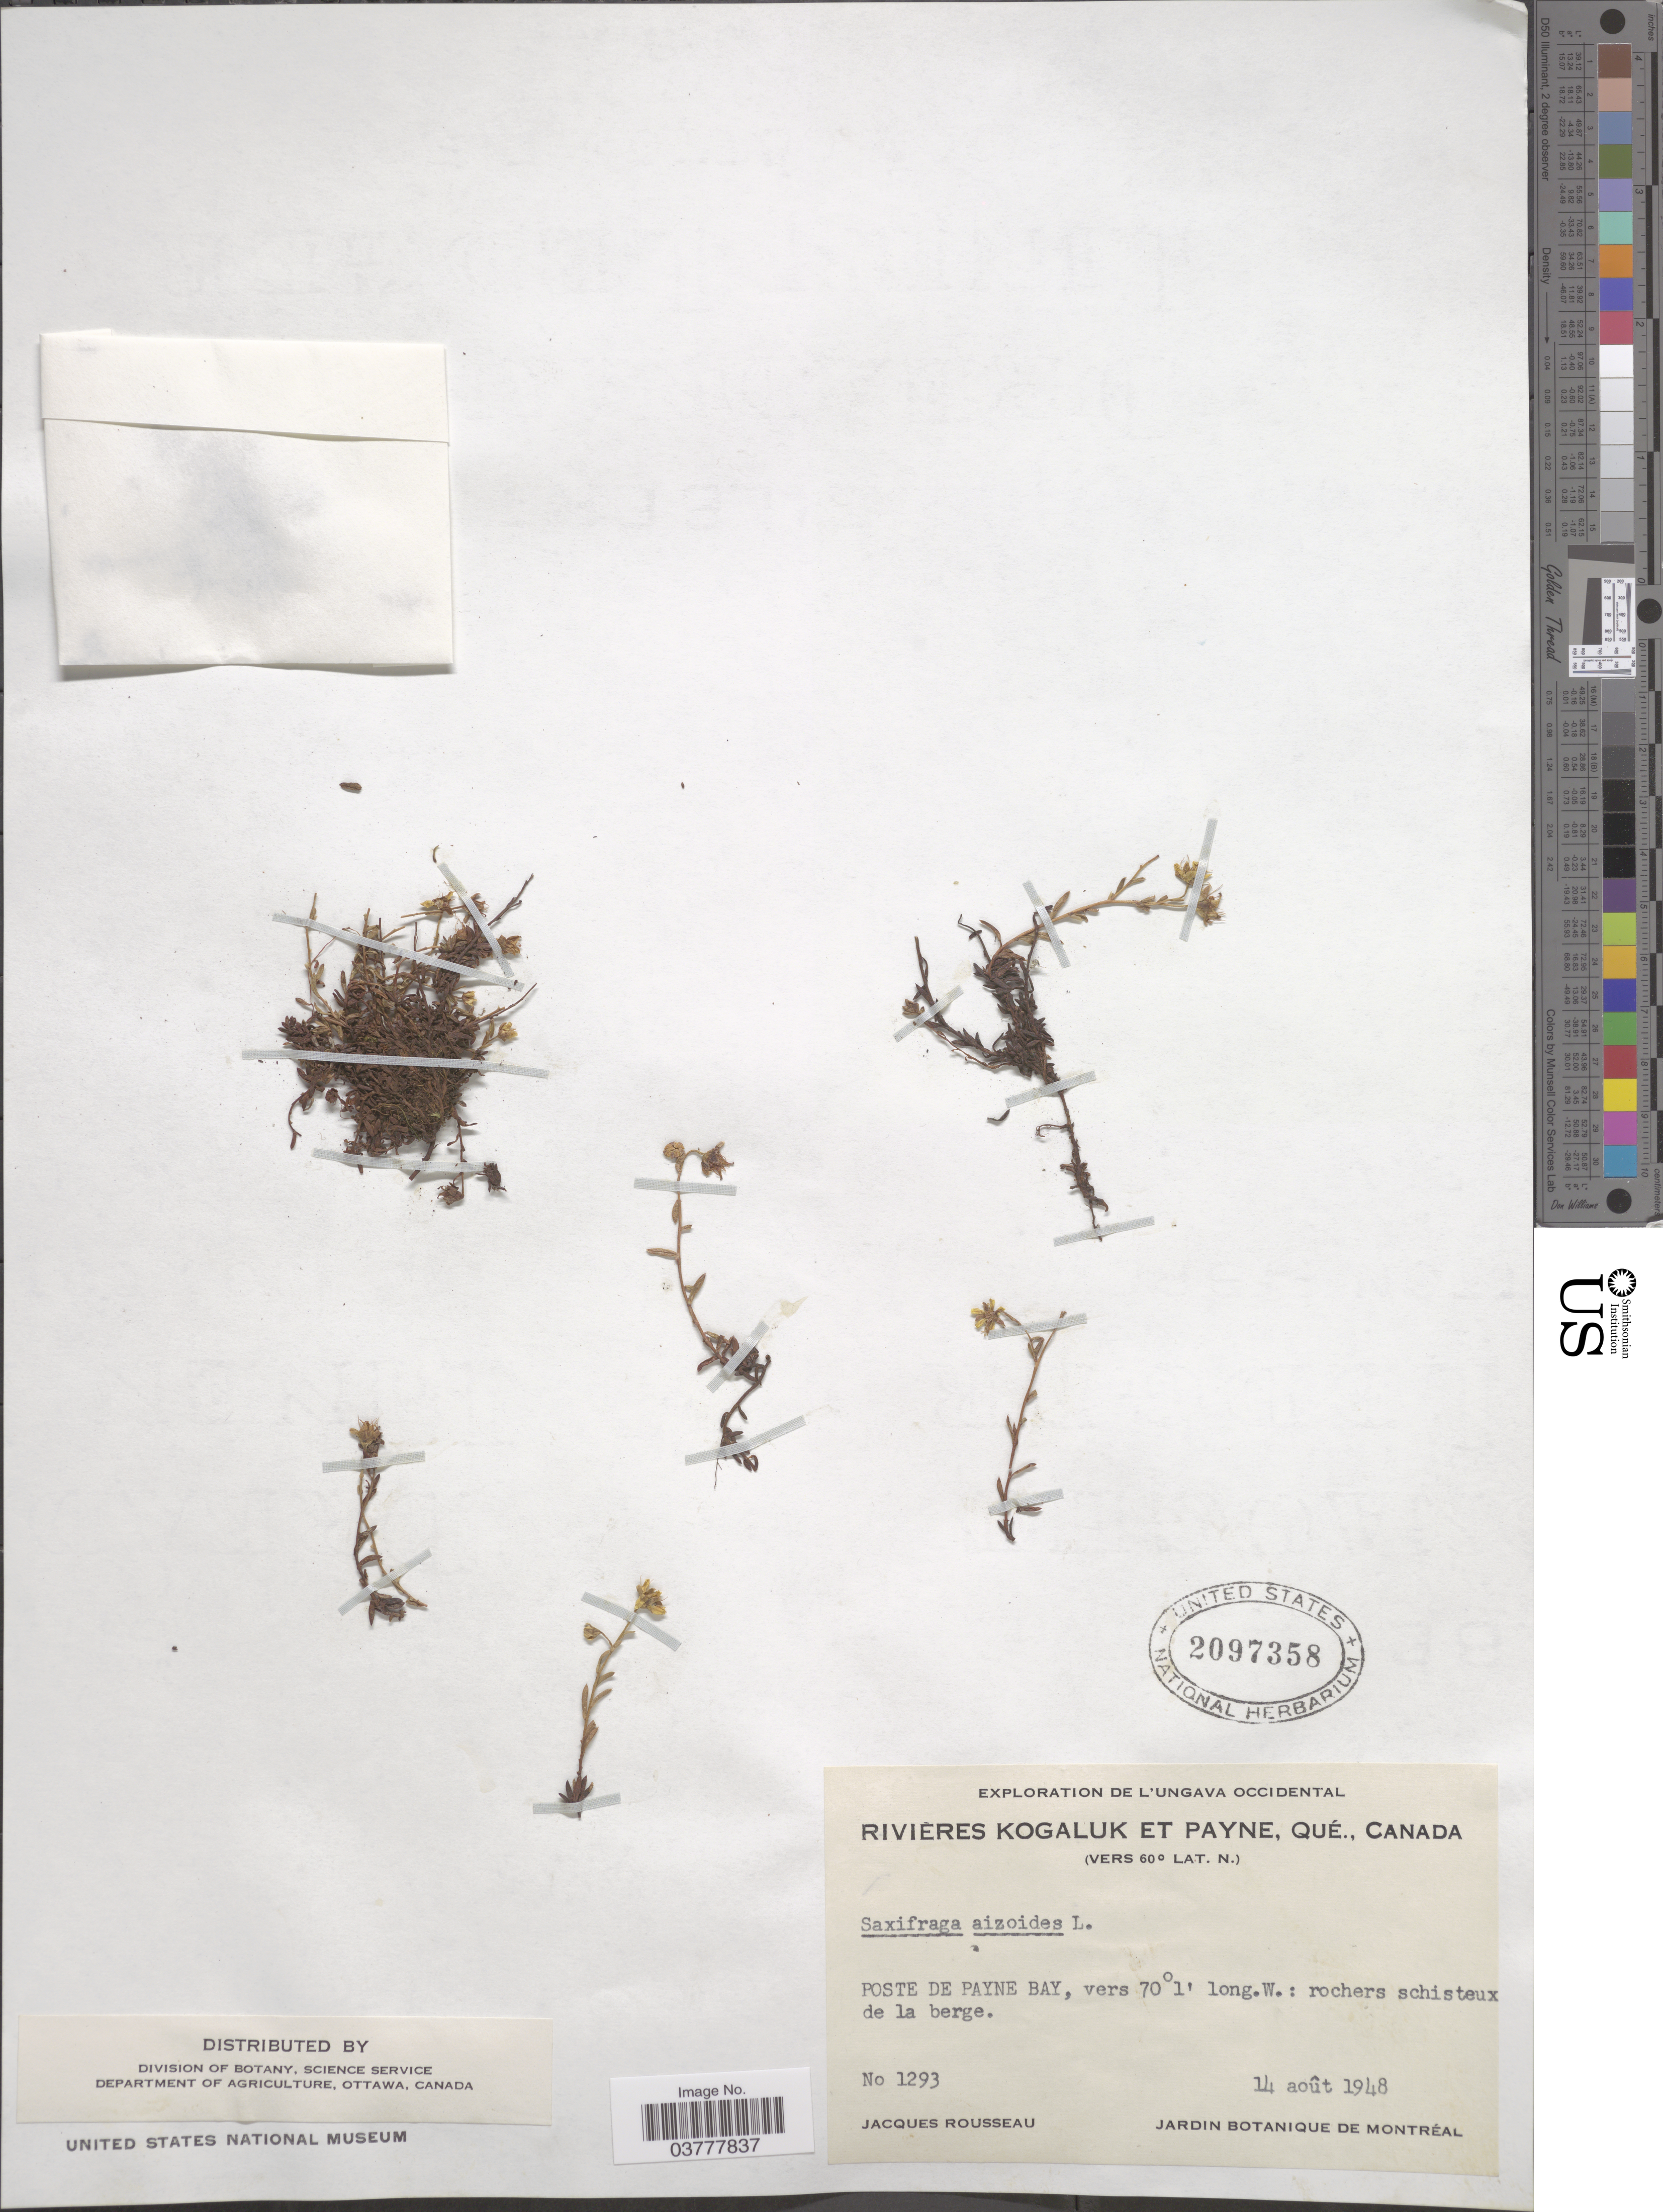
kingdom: Plantae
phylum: Tracheophyta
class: Magnoliopsida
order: Saxifragales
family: Saxifragaceae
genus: Saxifraga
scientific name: Saxifraga aizoides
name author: L.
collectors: J. Rousseau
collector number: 1293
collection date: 1948-08-14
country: Canada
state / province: Quebec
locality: L'Ungava Occidental. Rivières Kogaluk et Payne. Poste de Payne Bay.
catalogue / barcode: US 2097358